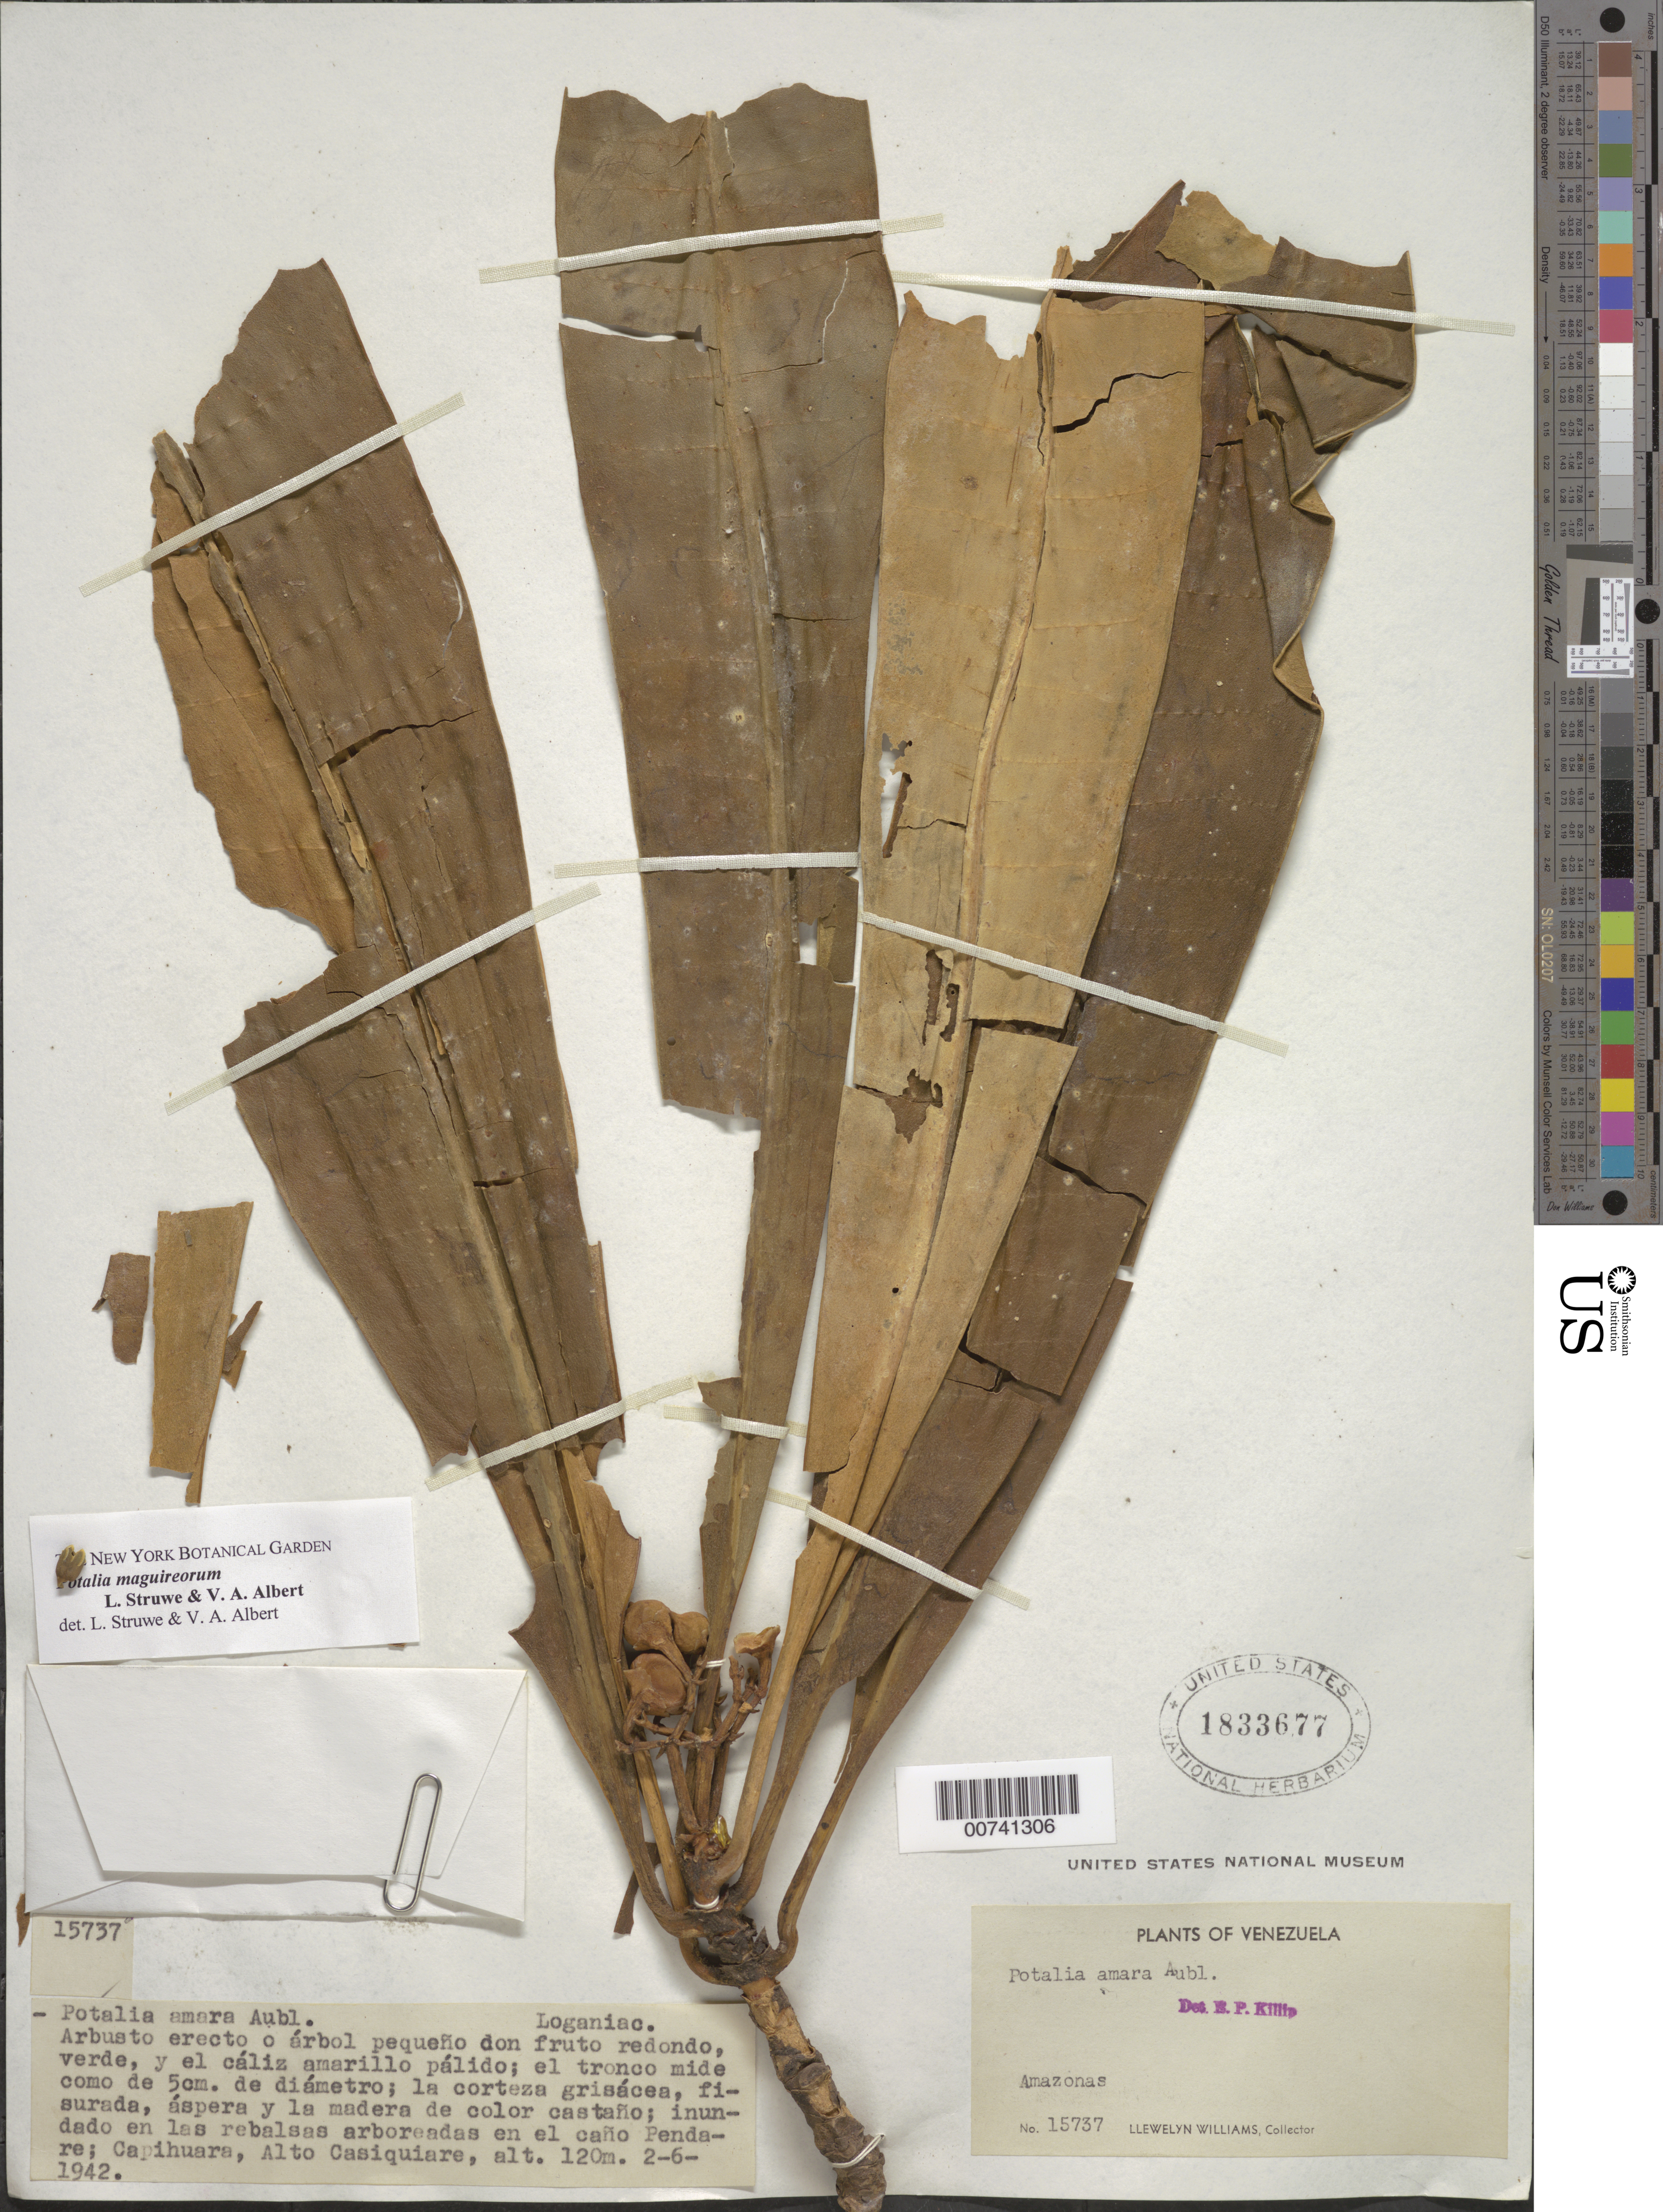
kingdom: Plantae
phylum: Tracheophyta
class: Magnoliopsida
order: Gentianales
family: Gentianaceae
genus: Potalia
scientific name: Potalia maguireorum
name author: Struwe & V.A. Albert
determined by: Struwe, L.; Albert, V. A.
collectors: Ll. Williams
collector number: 15737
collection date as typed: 2-Jun-42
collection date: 1942-06-02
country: Venezuela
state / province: Amazonas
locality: Capihuara, Alto Casiquiare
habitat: Inundad en las rebalsas arboreasas en el cano Pendadre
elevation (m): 120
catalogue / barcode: US 1833677